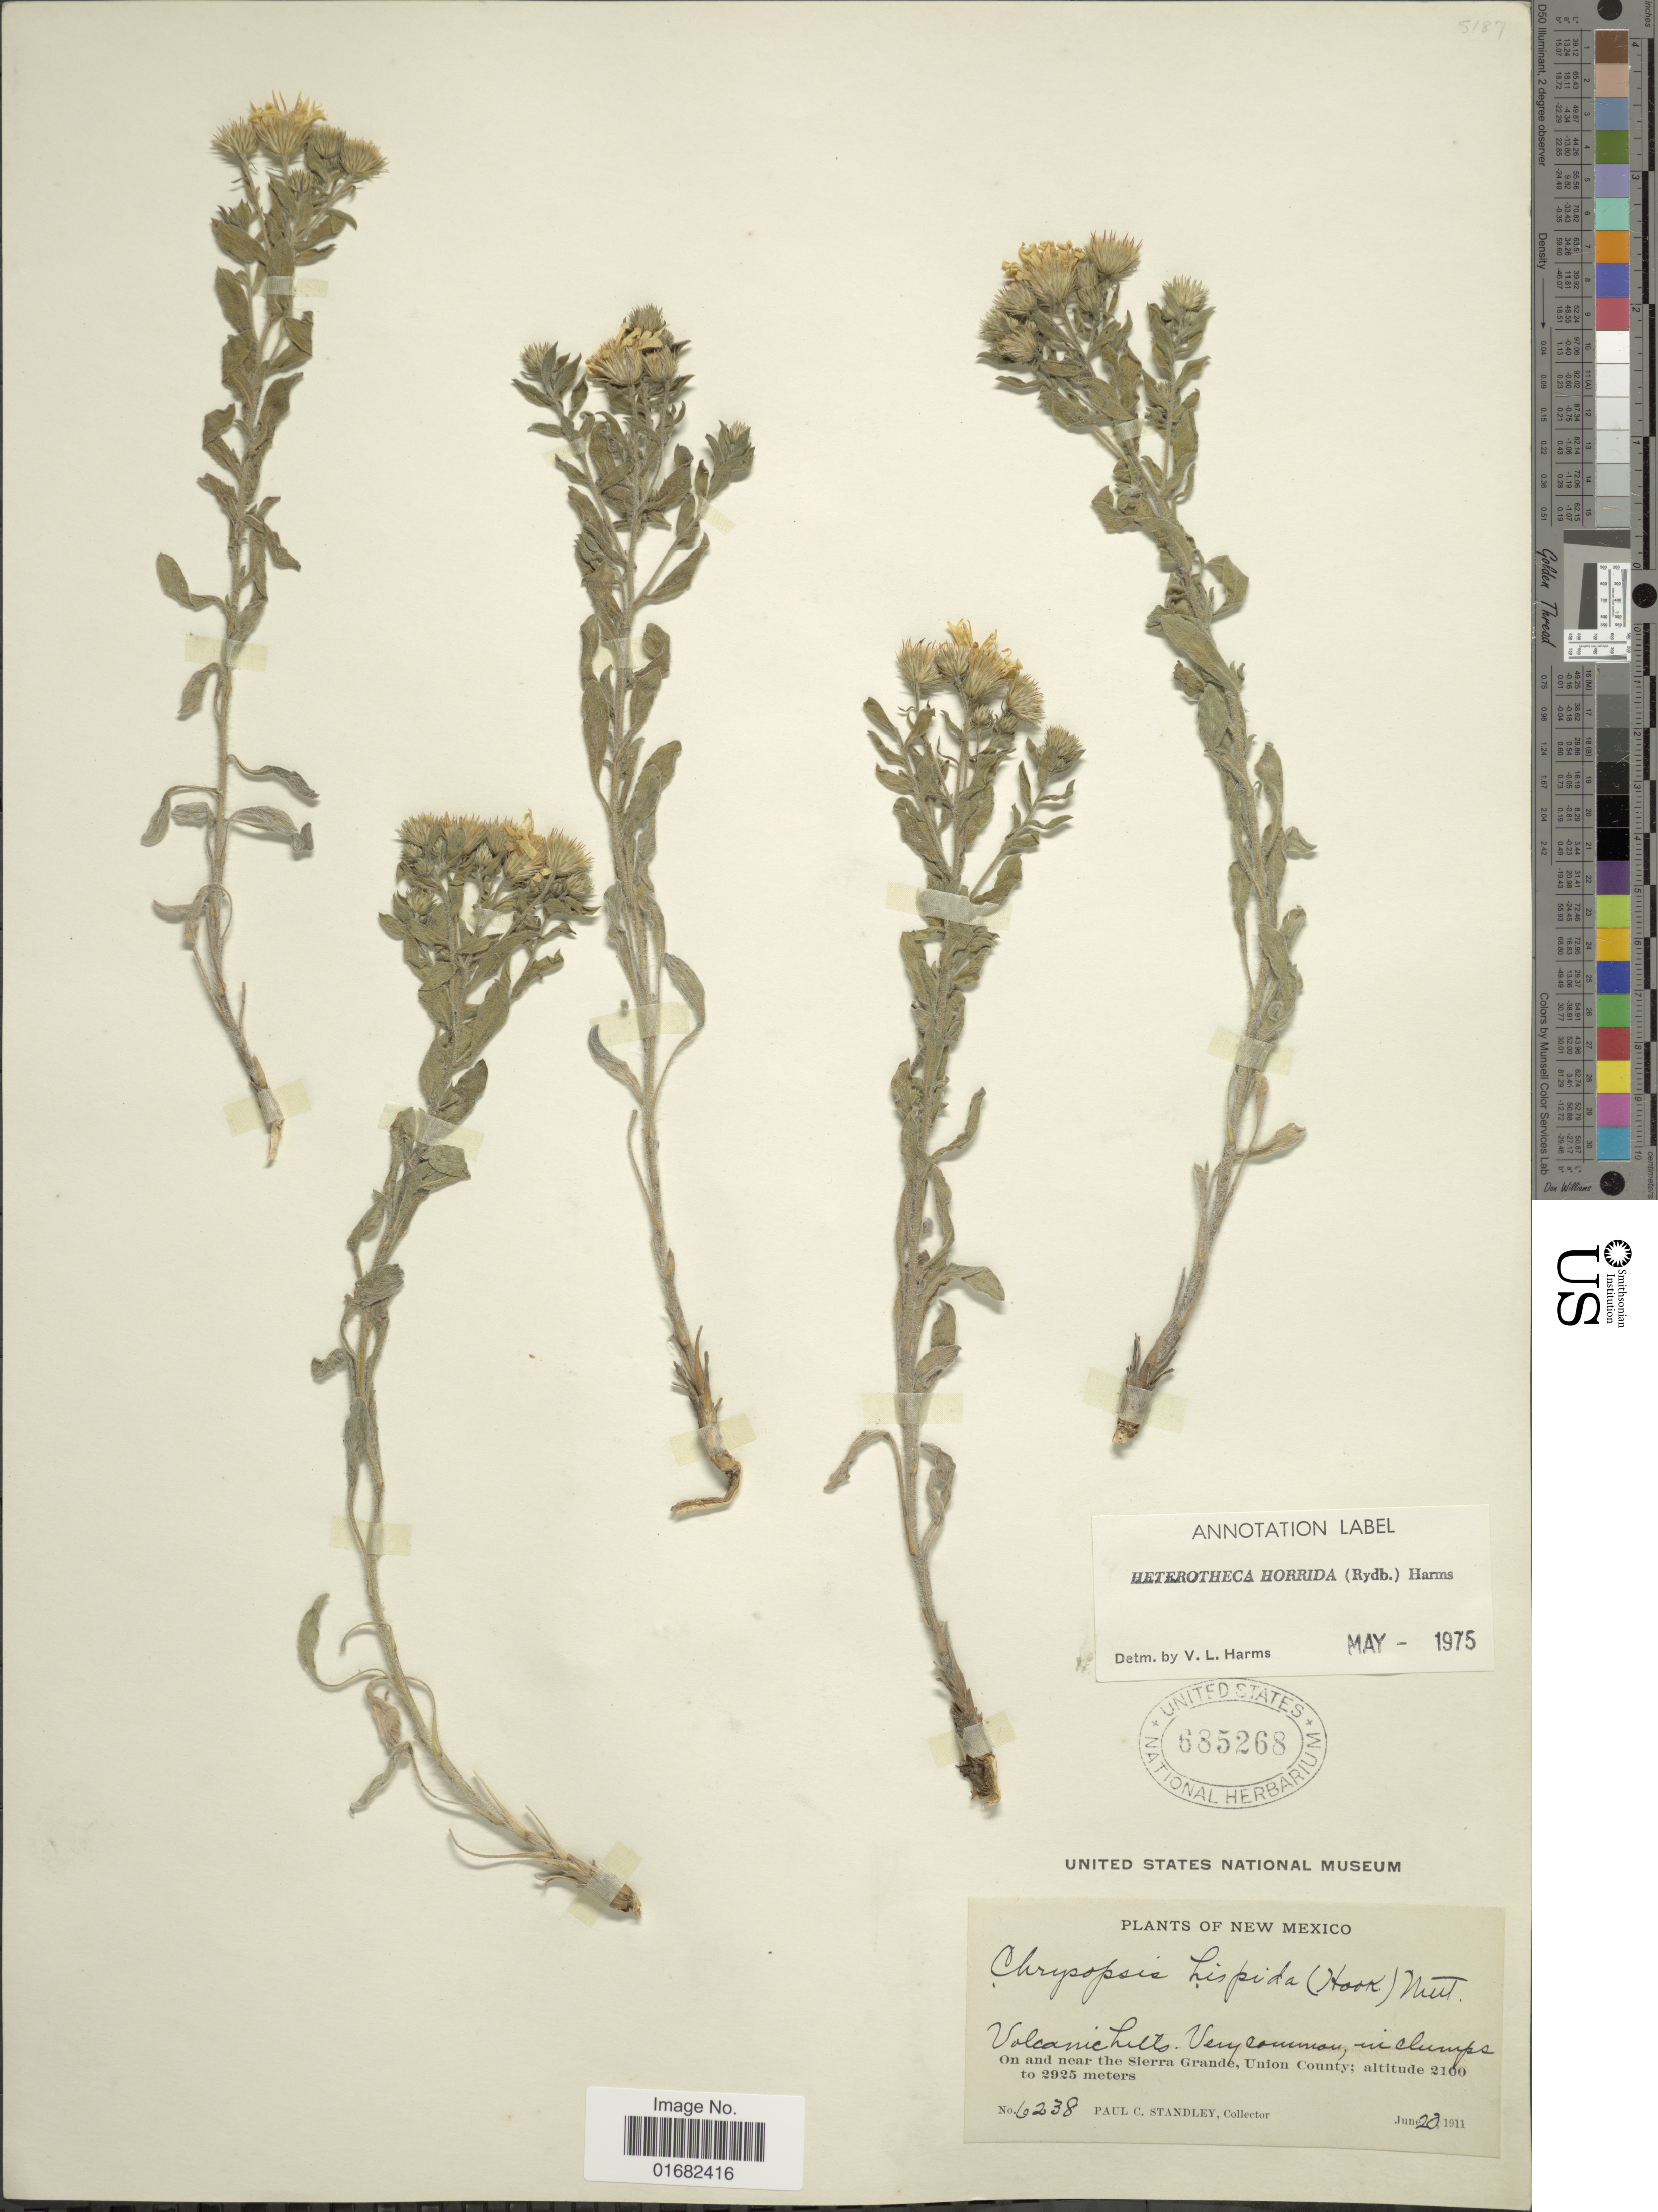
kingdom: Plantae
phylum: Tracheophyta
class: Magnoliopsida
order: Asterales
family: Asteraceae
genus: Heterotheca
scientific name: Heterotheca horrida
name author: (Rydb.) V.L. Harms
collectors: P. C. Standley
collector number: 6238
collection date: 1911-06-20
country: United States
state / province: New Mexico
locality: On and near the Sierra Grande, Union County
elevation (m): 2100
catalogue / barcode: US 385268